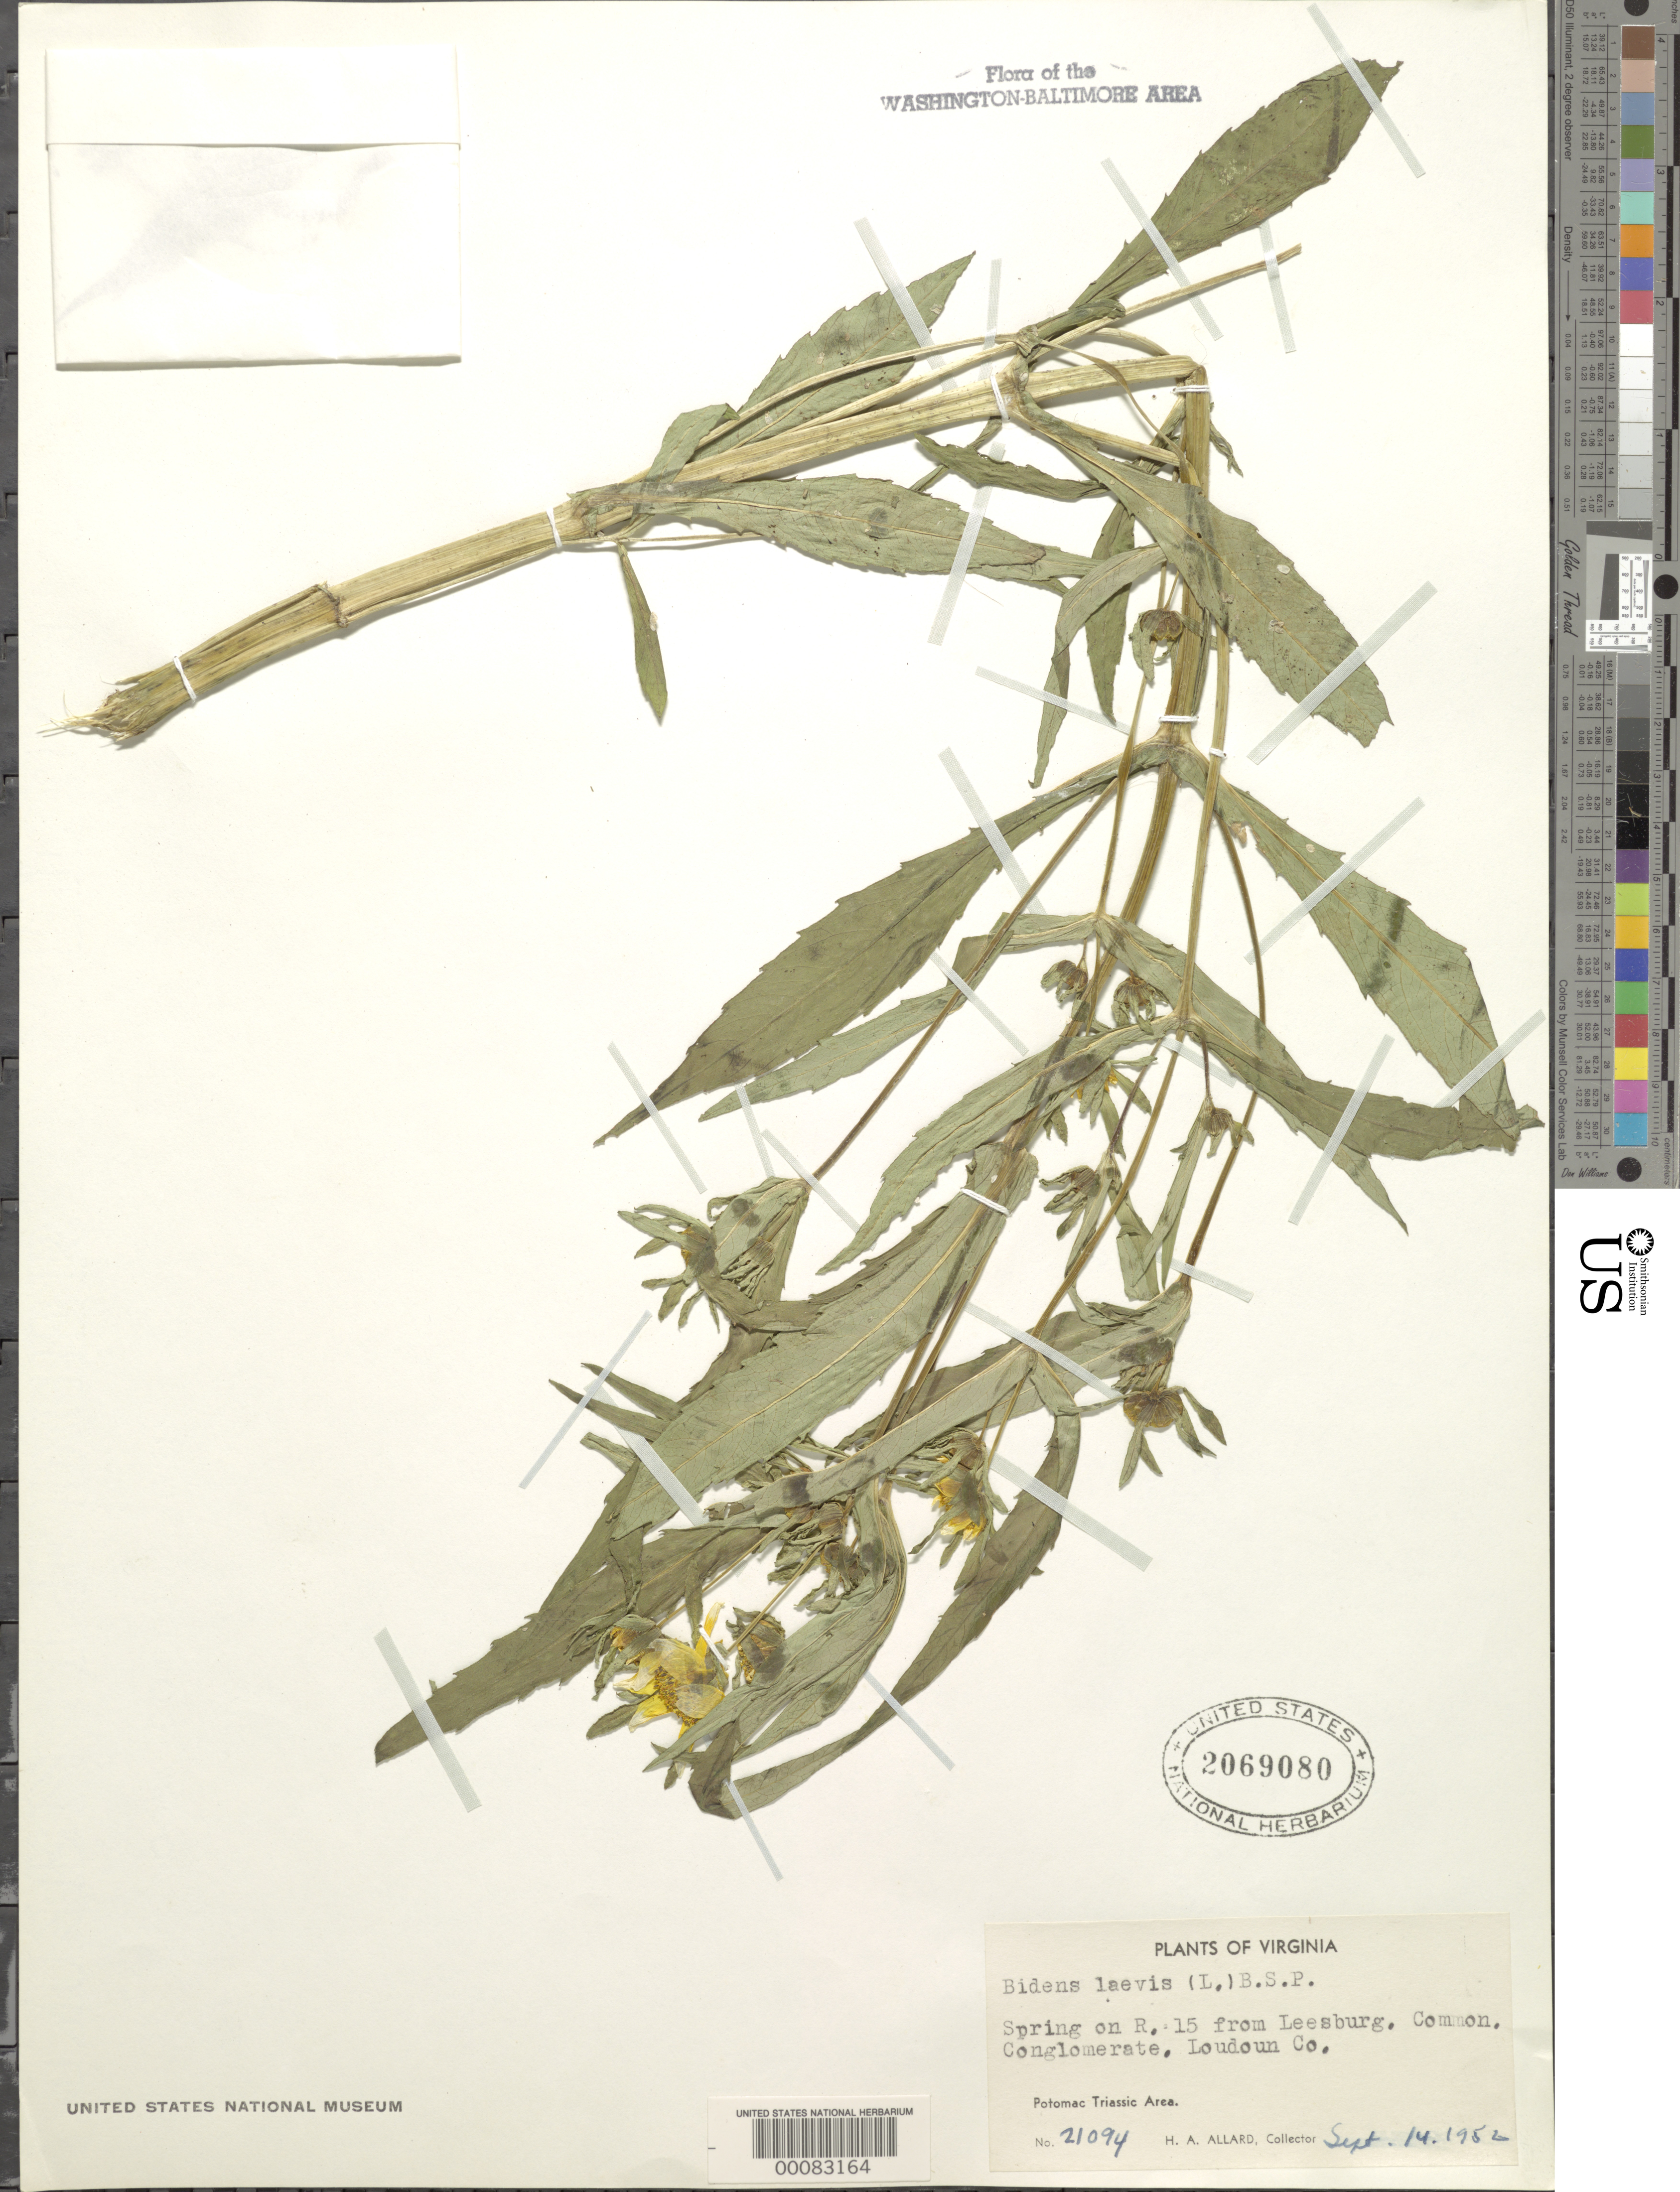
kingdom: Plantae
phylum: Tracheophyta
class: Magnoliopsida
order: Asterales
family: Asteraceae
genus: Bidens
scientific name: Bidens laevis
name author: (L.) Britton, Stearns & Poggenb.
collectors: H. A. Allard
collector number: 21094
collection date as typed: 14 Sep 1952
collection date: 1952-09-14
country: United States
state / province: Virginia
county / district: Loudoun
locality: Rt. 15 Spring Leesburg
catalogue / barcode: US 2069080